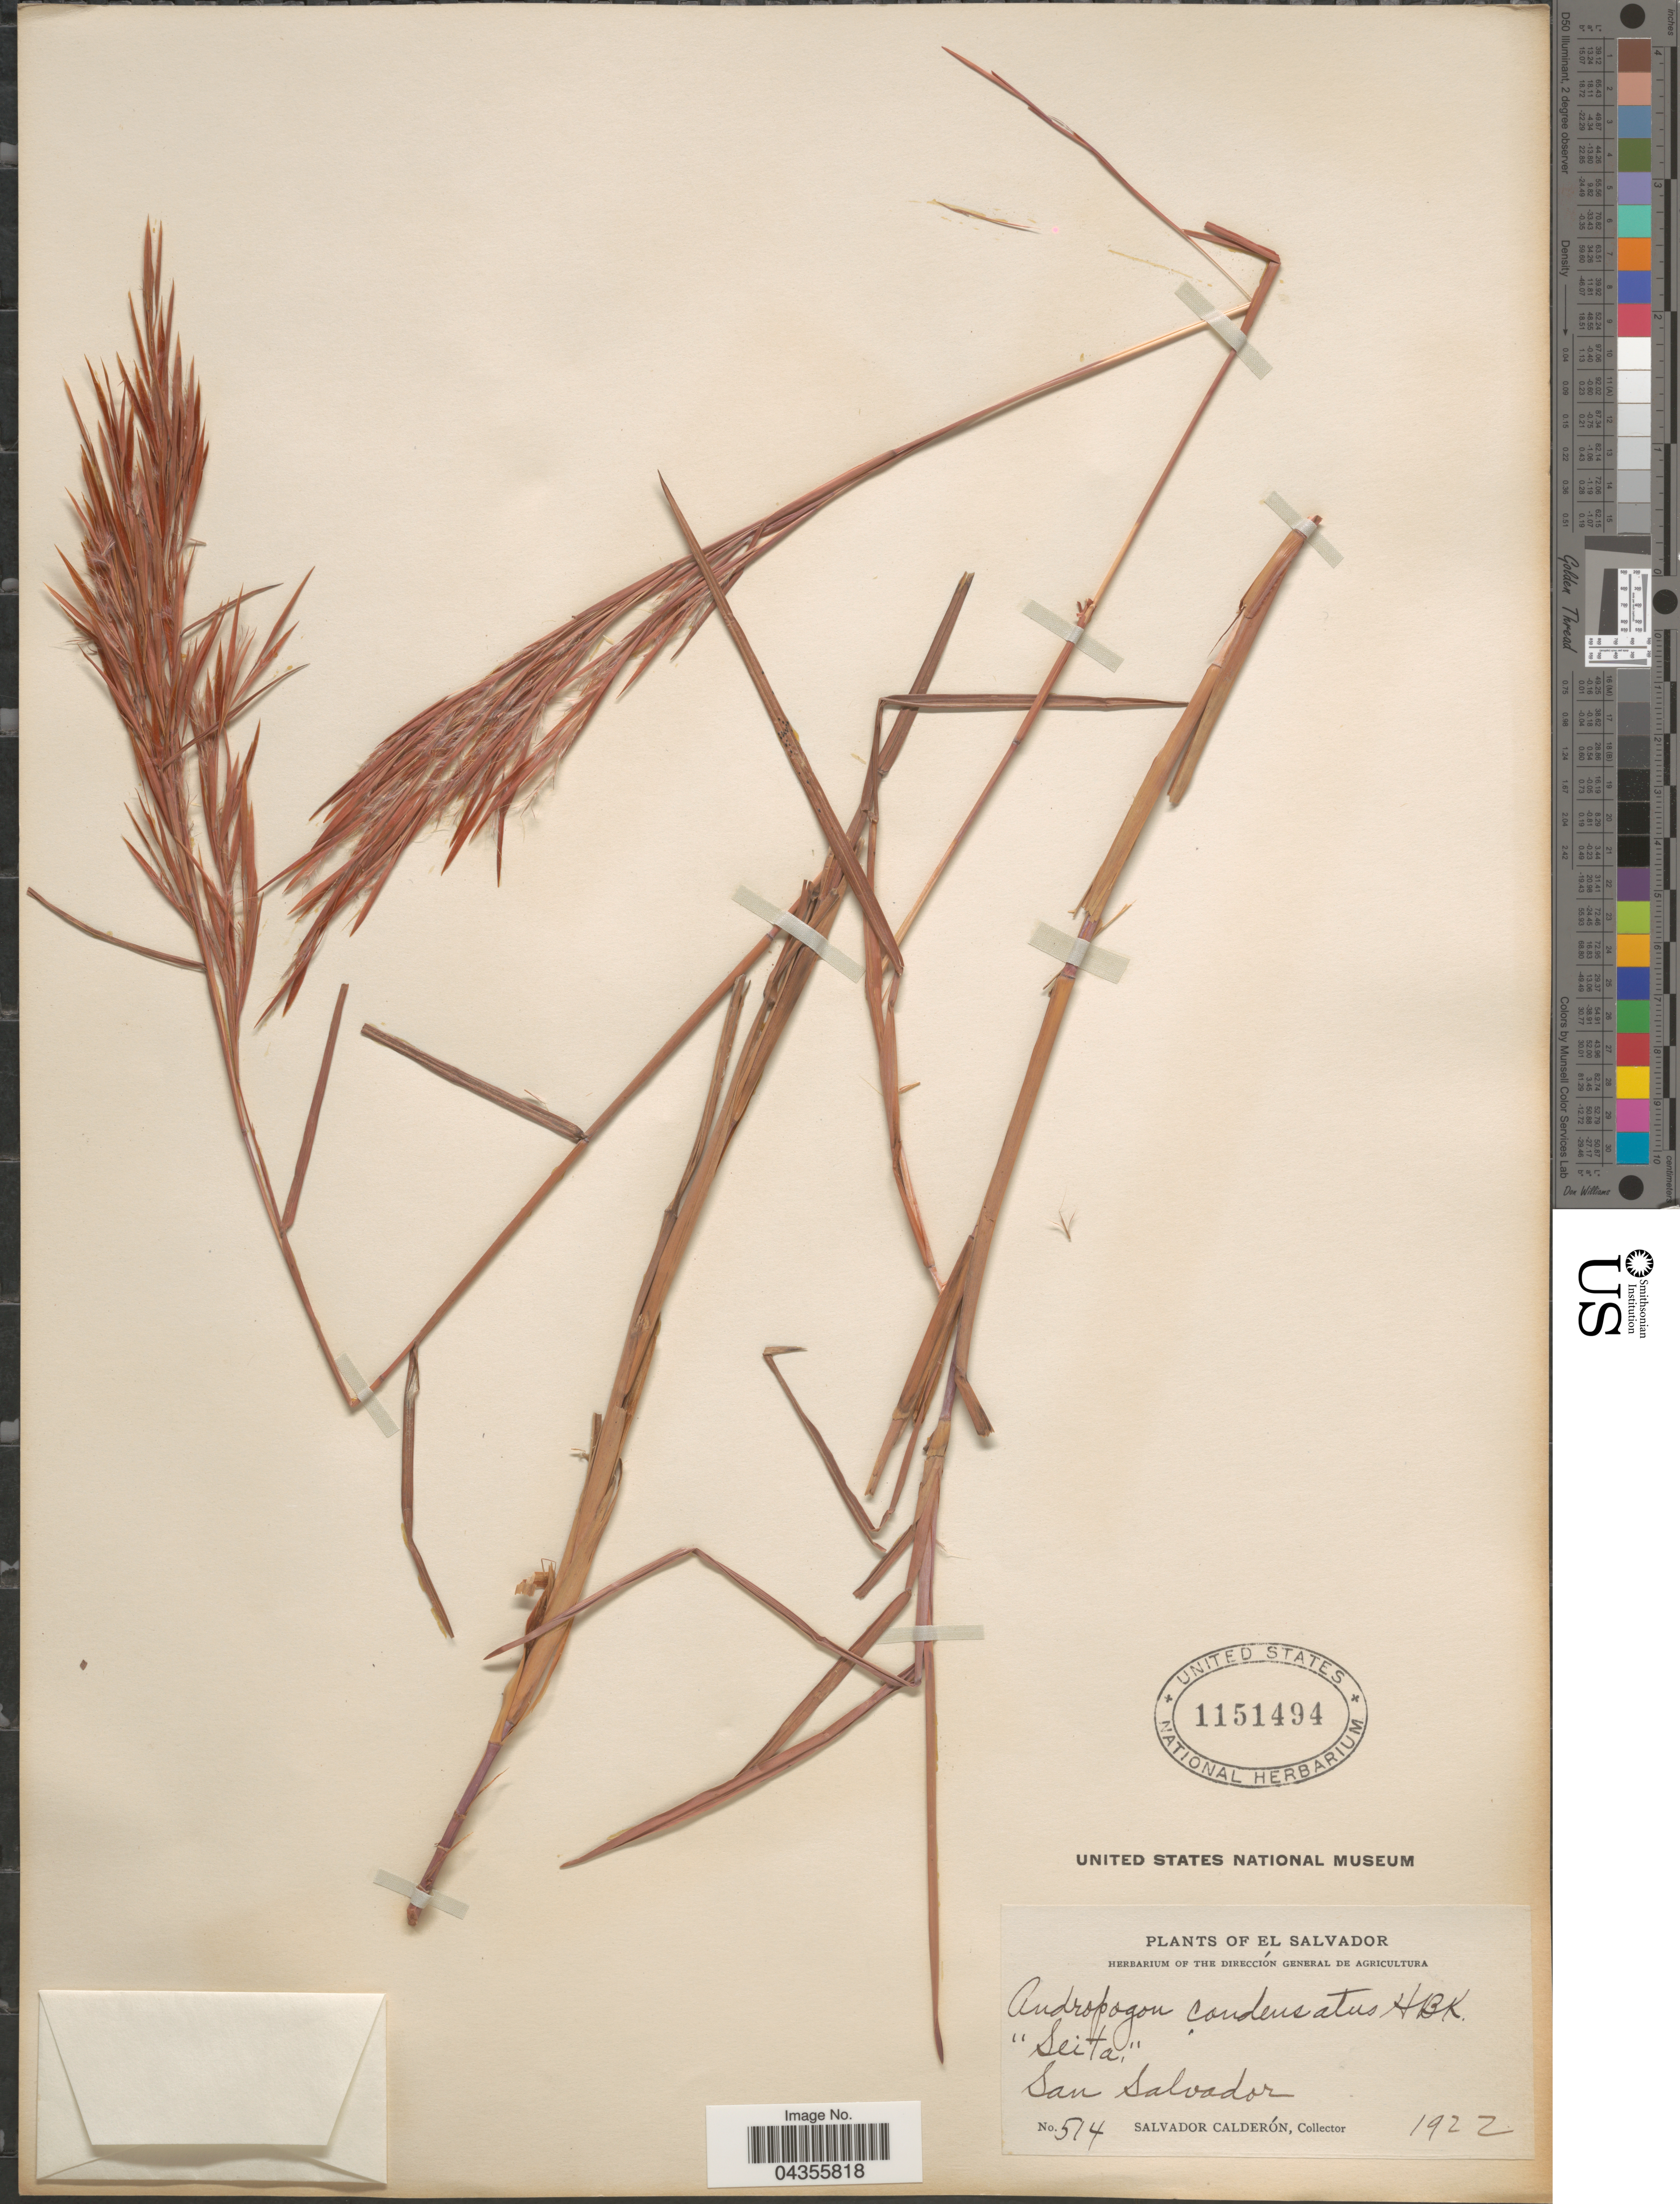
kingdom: Plantae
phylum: Tracheophyta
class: Liliopsida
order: Poales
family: Poaceae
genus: Schizachyrium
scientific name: Schizachyrium condensatum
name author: (Kunth) Nees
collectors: S. Calderón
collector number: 514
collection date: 1922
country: El Salvador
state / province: San Salvador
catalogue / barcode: US 1151494